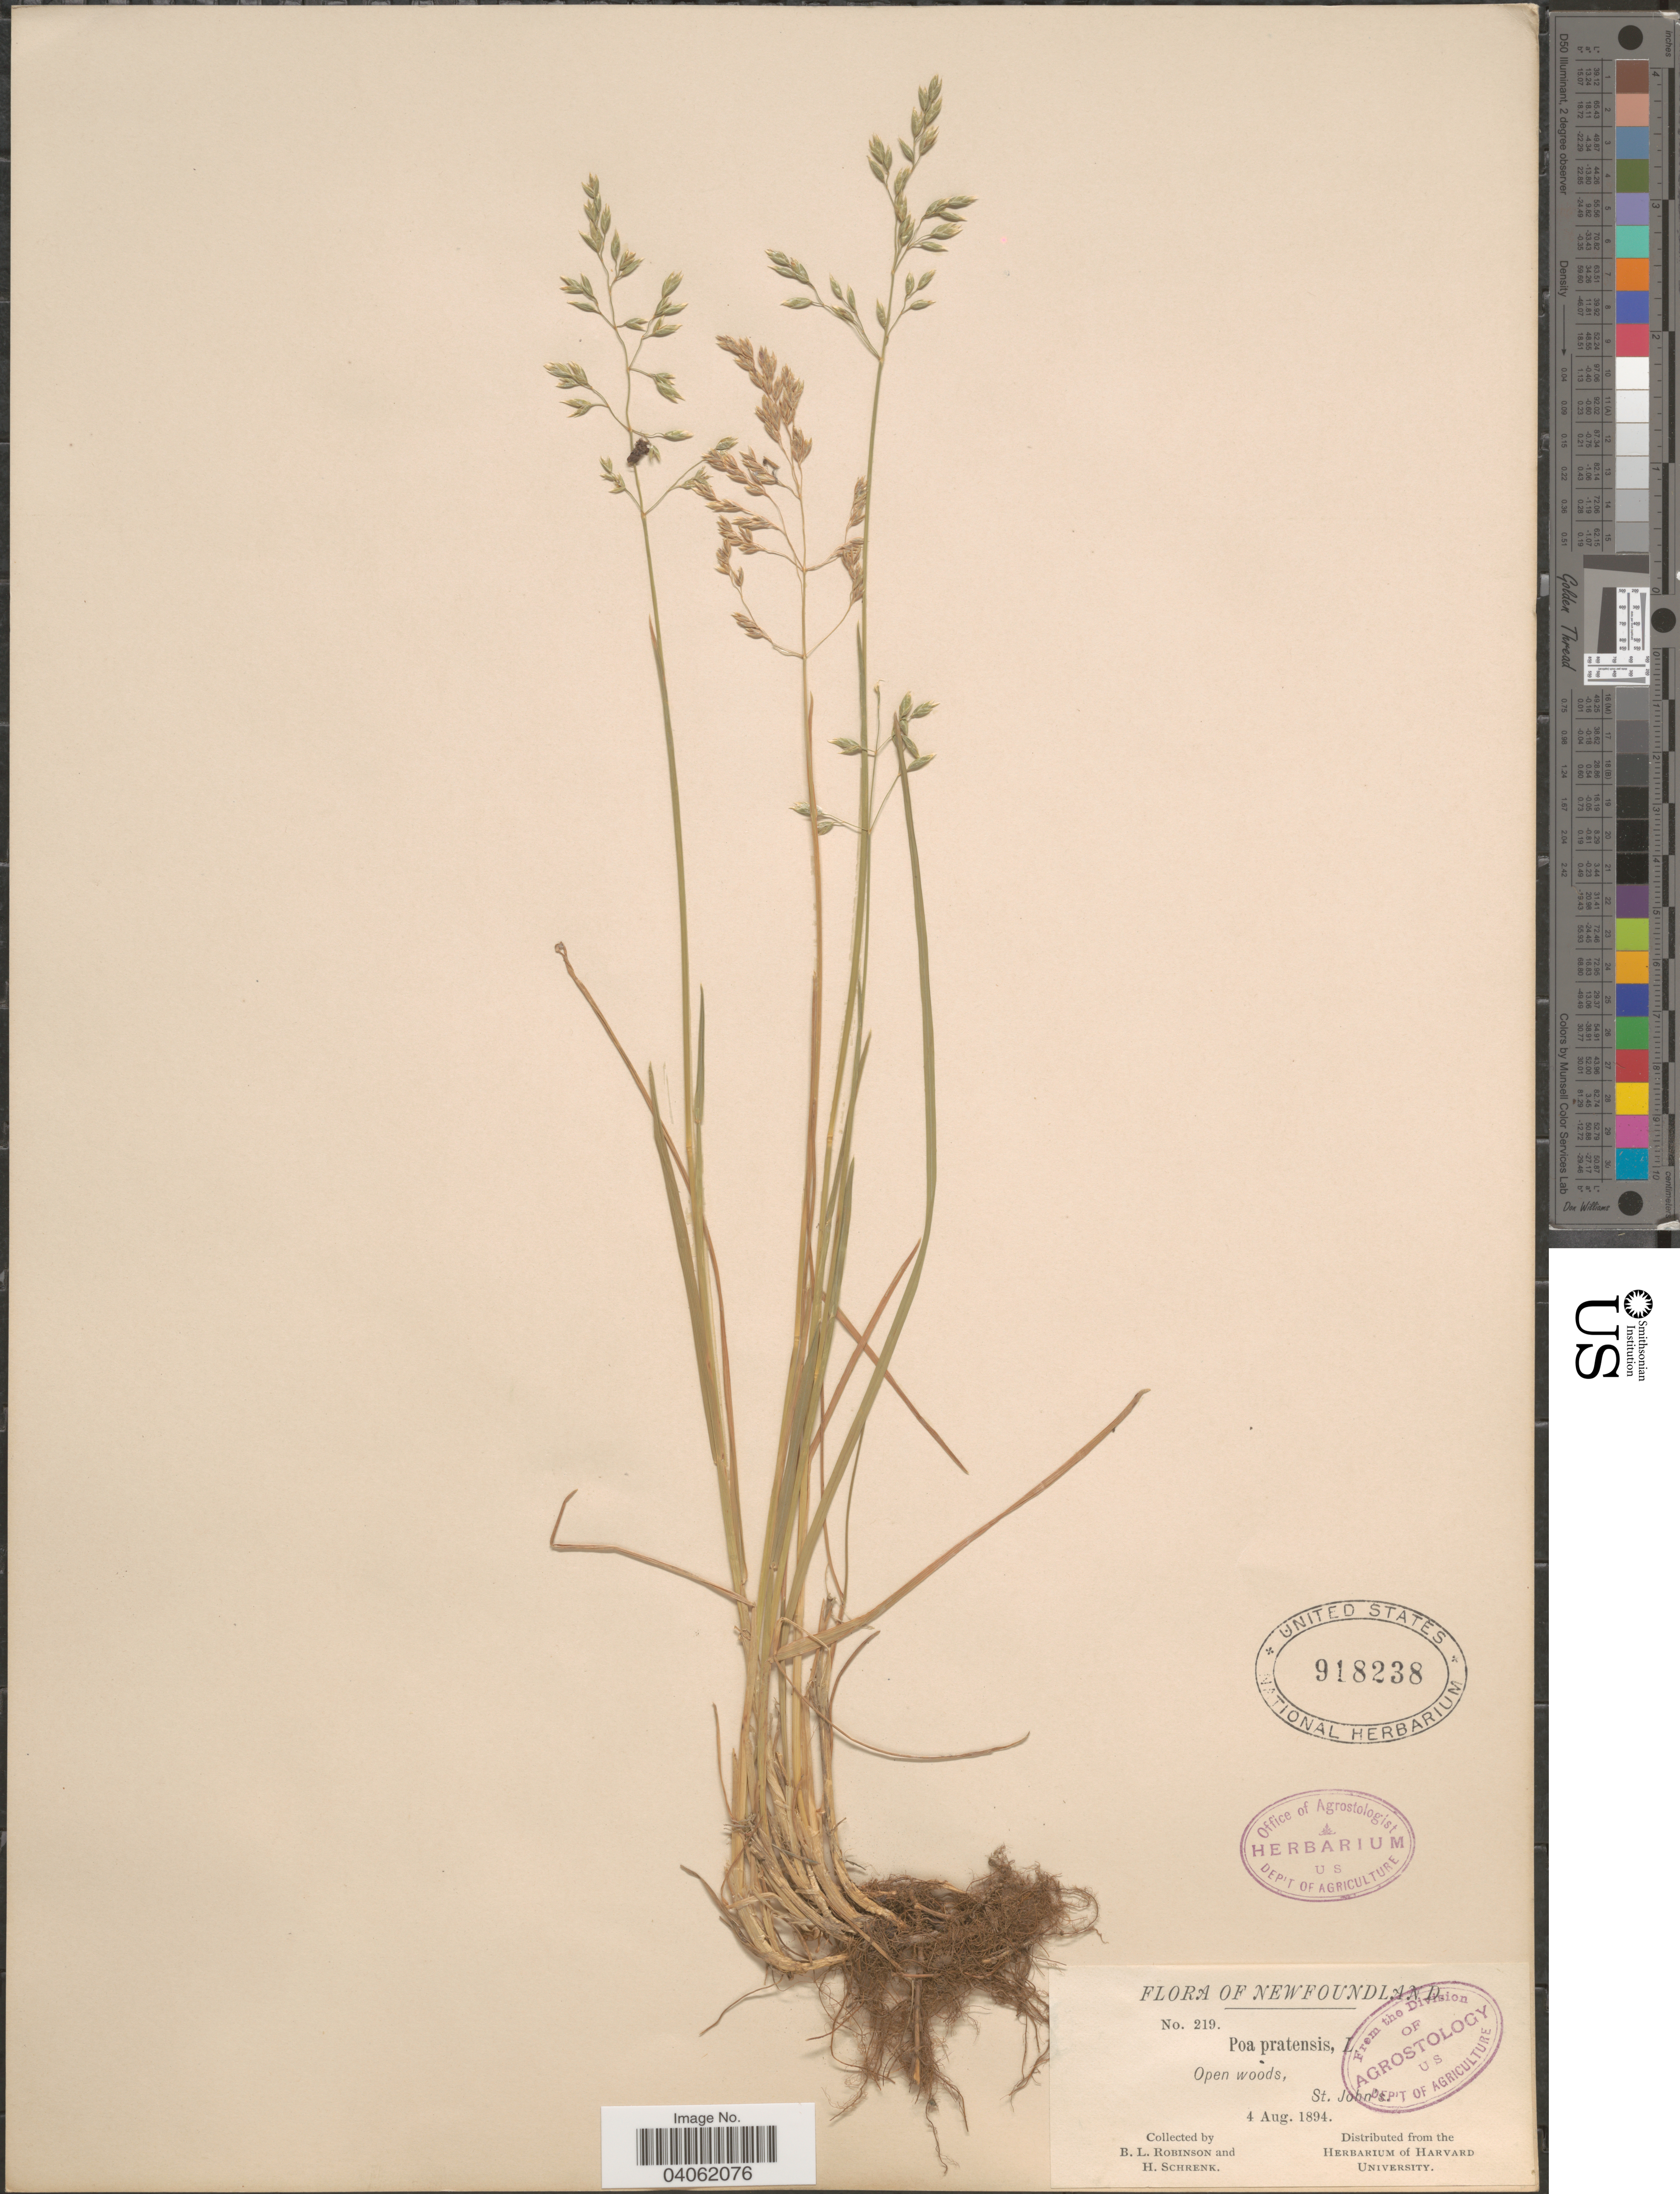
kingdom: Plantae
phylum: Tracheophyta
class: Liliopsida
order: Poales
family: Poaceae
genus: Poa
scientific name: Poa pratensis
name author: L.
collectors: B. L. Robinson & H. Schrenk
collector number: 219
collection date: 1894-08-04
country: Canada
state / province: Newfoundland and Labrador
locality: St. John's.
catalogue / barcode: US 918238